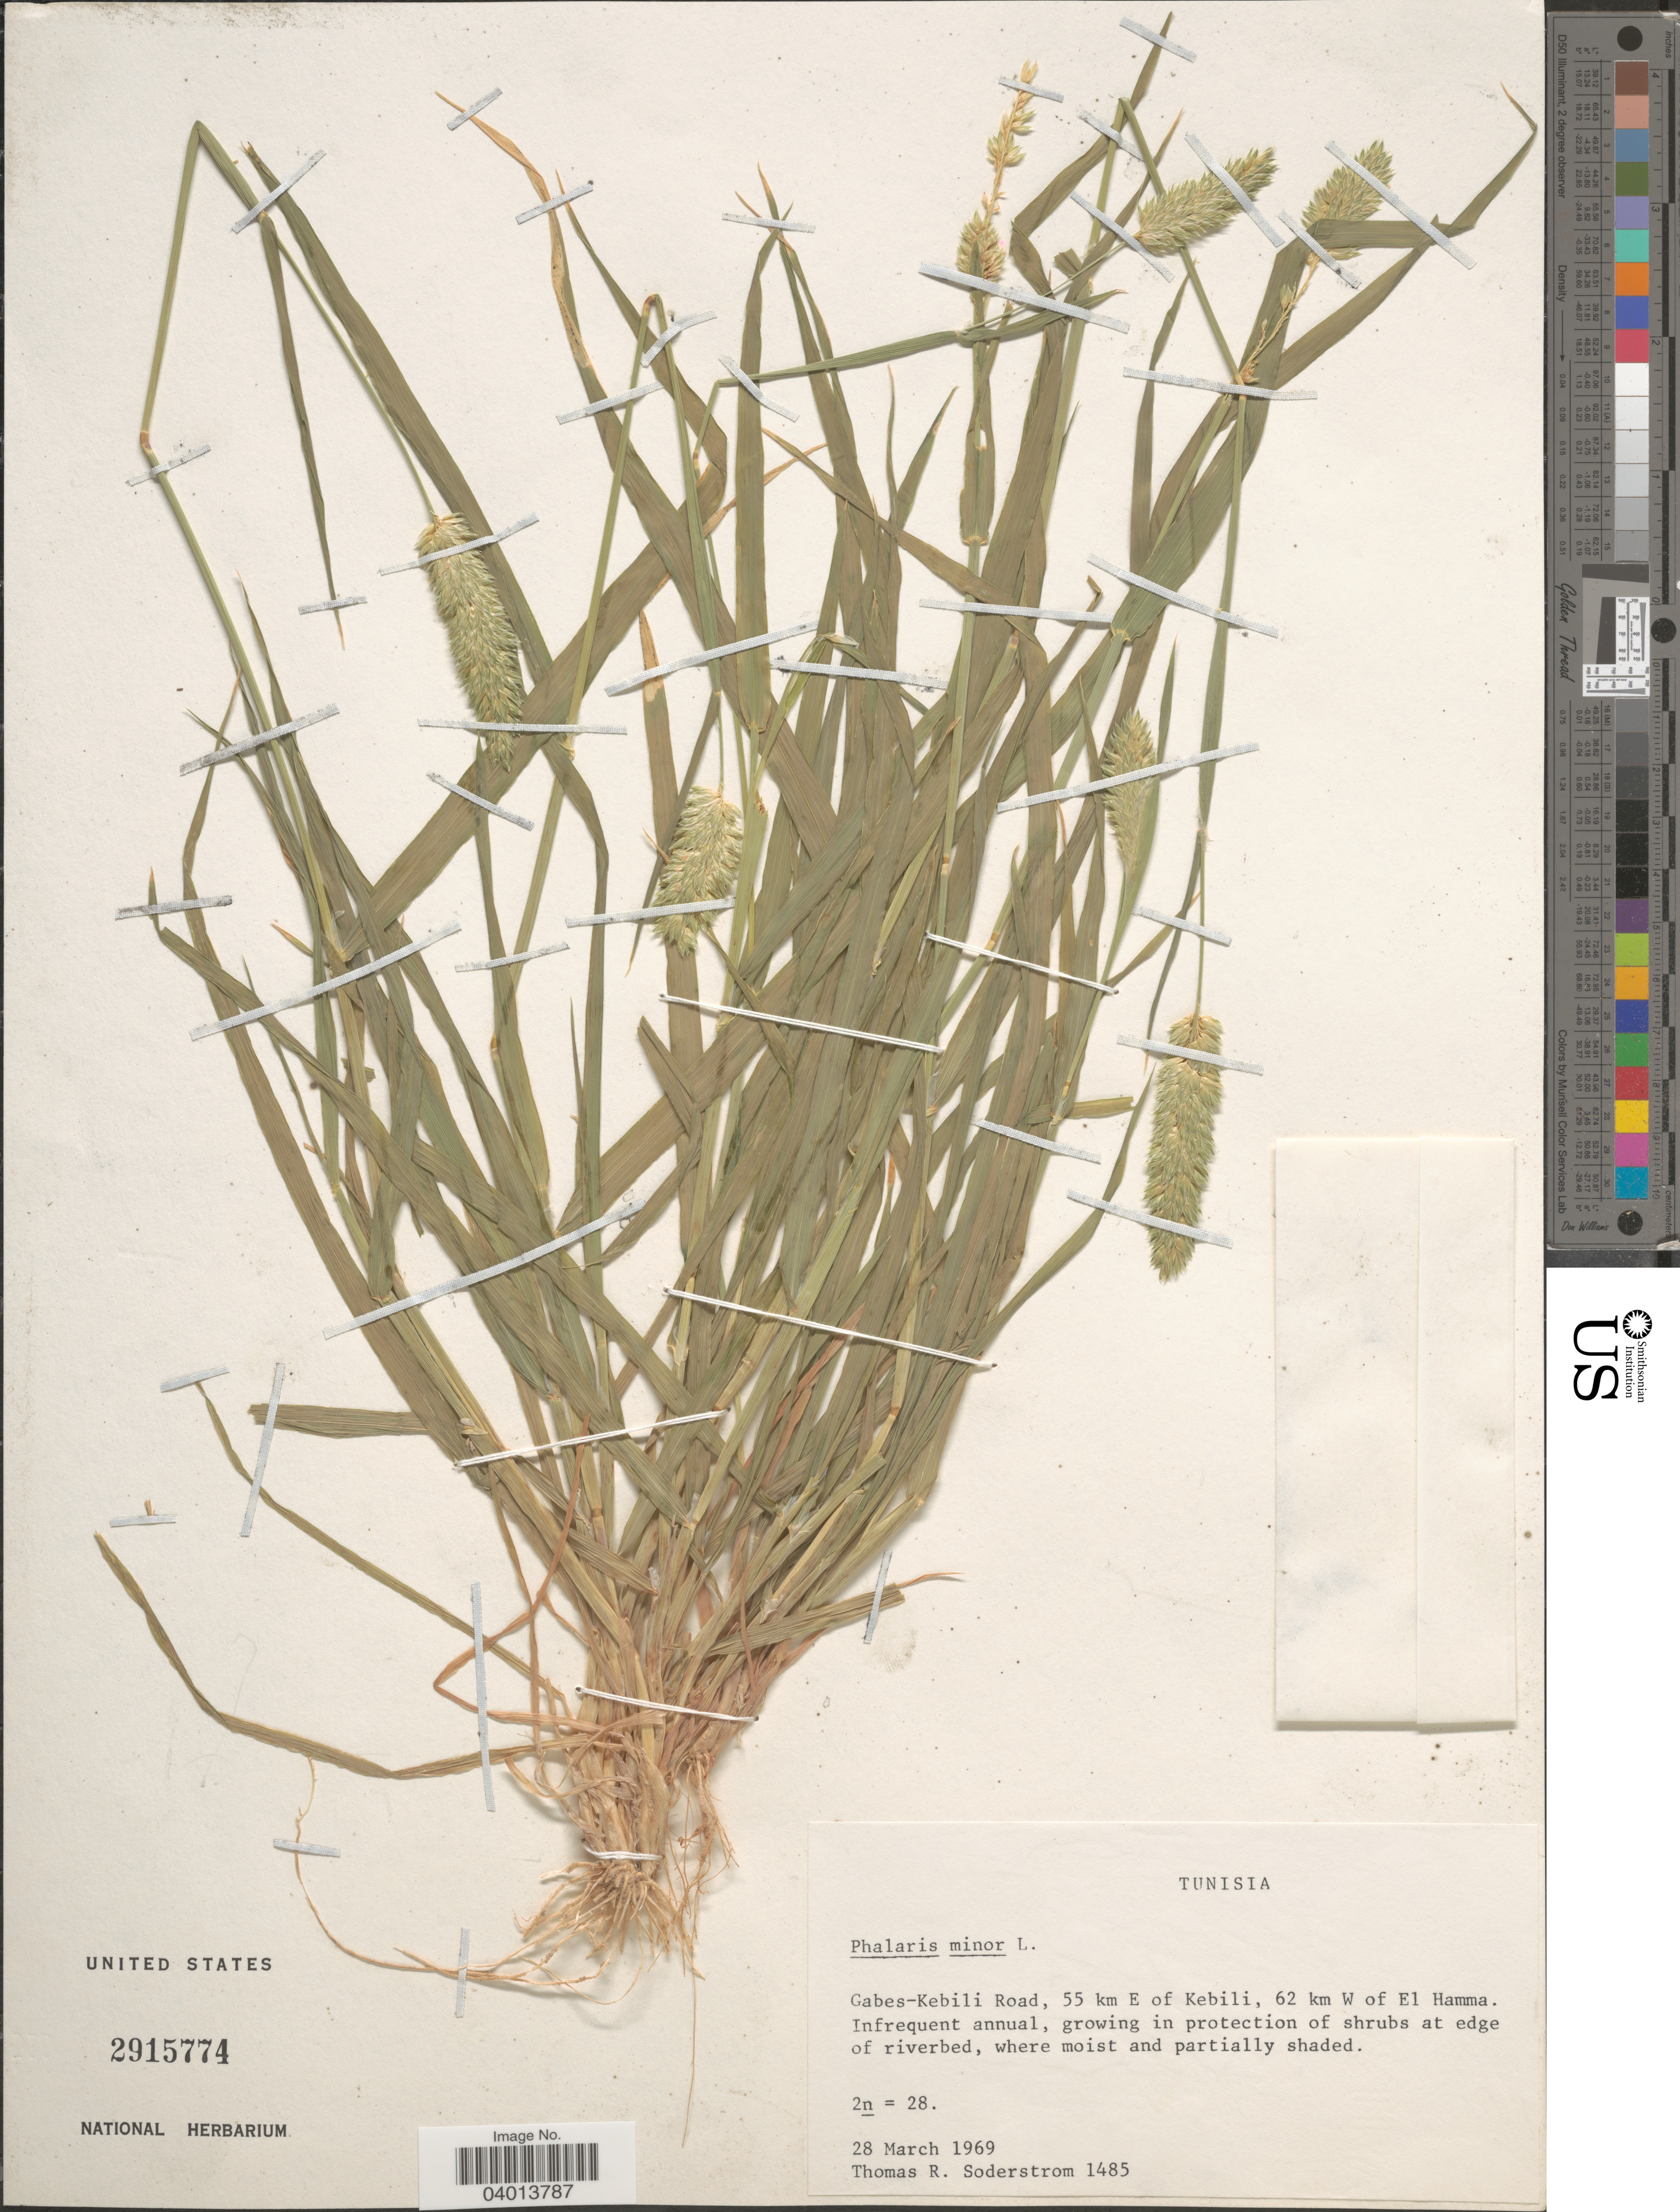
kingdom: Plantae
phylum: Tracheophyta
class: Liliopsida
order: Poales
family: Poaceae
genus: Phalaris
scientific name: Phalaris minor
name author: Retz.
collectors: T. R. Soderstrom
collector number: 1485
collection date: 1969-03-28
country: Tunisia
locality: Gabes-Kebili Road, 55 km E of Kebili, 62 km W of El Hamma.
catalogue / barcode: US 2915774